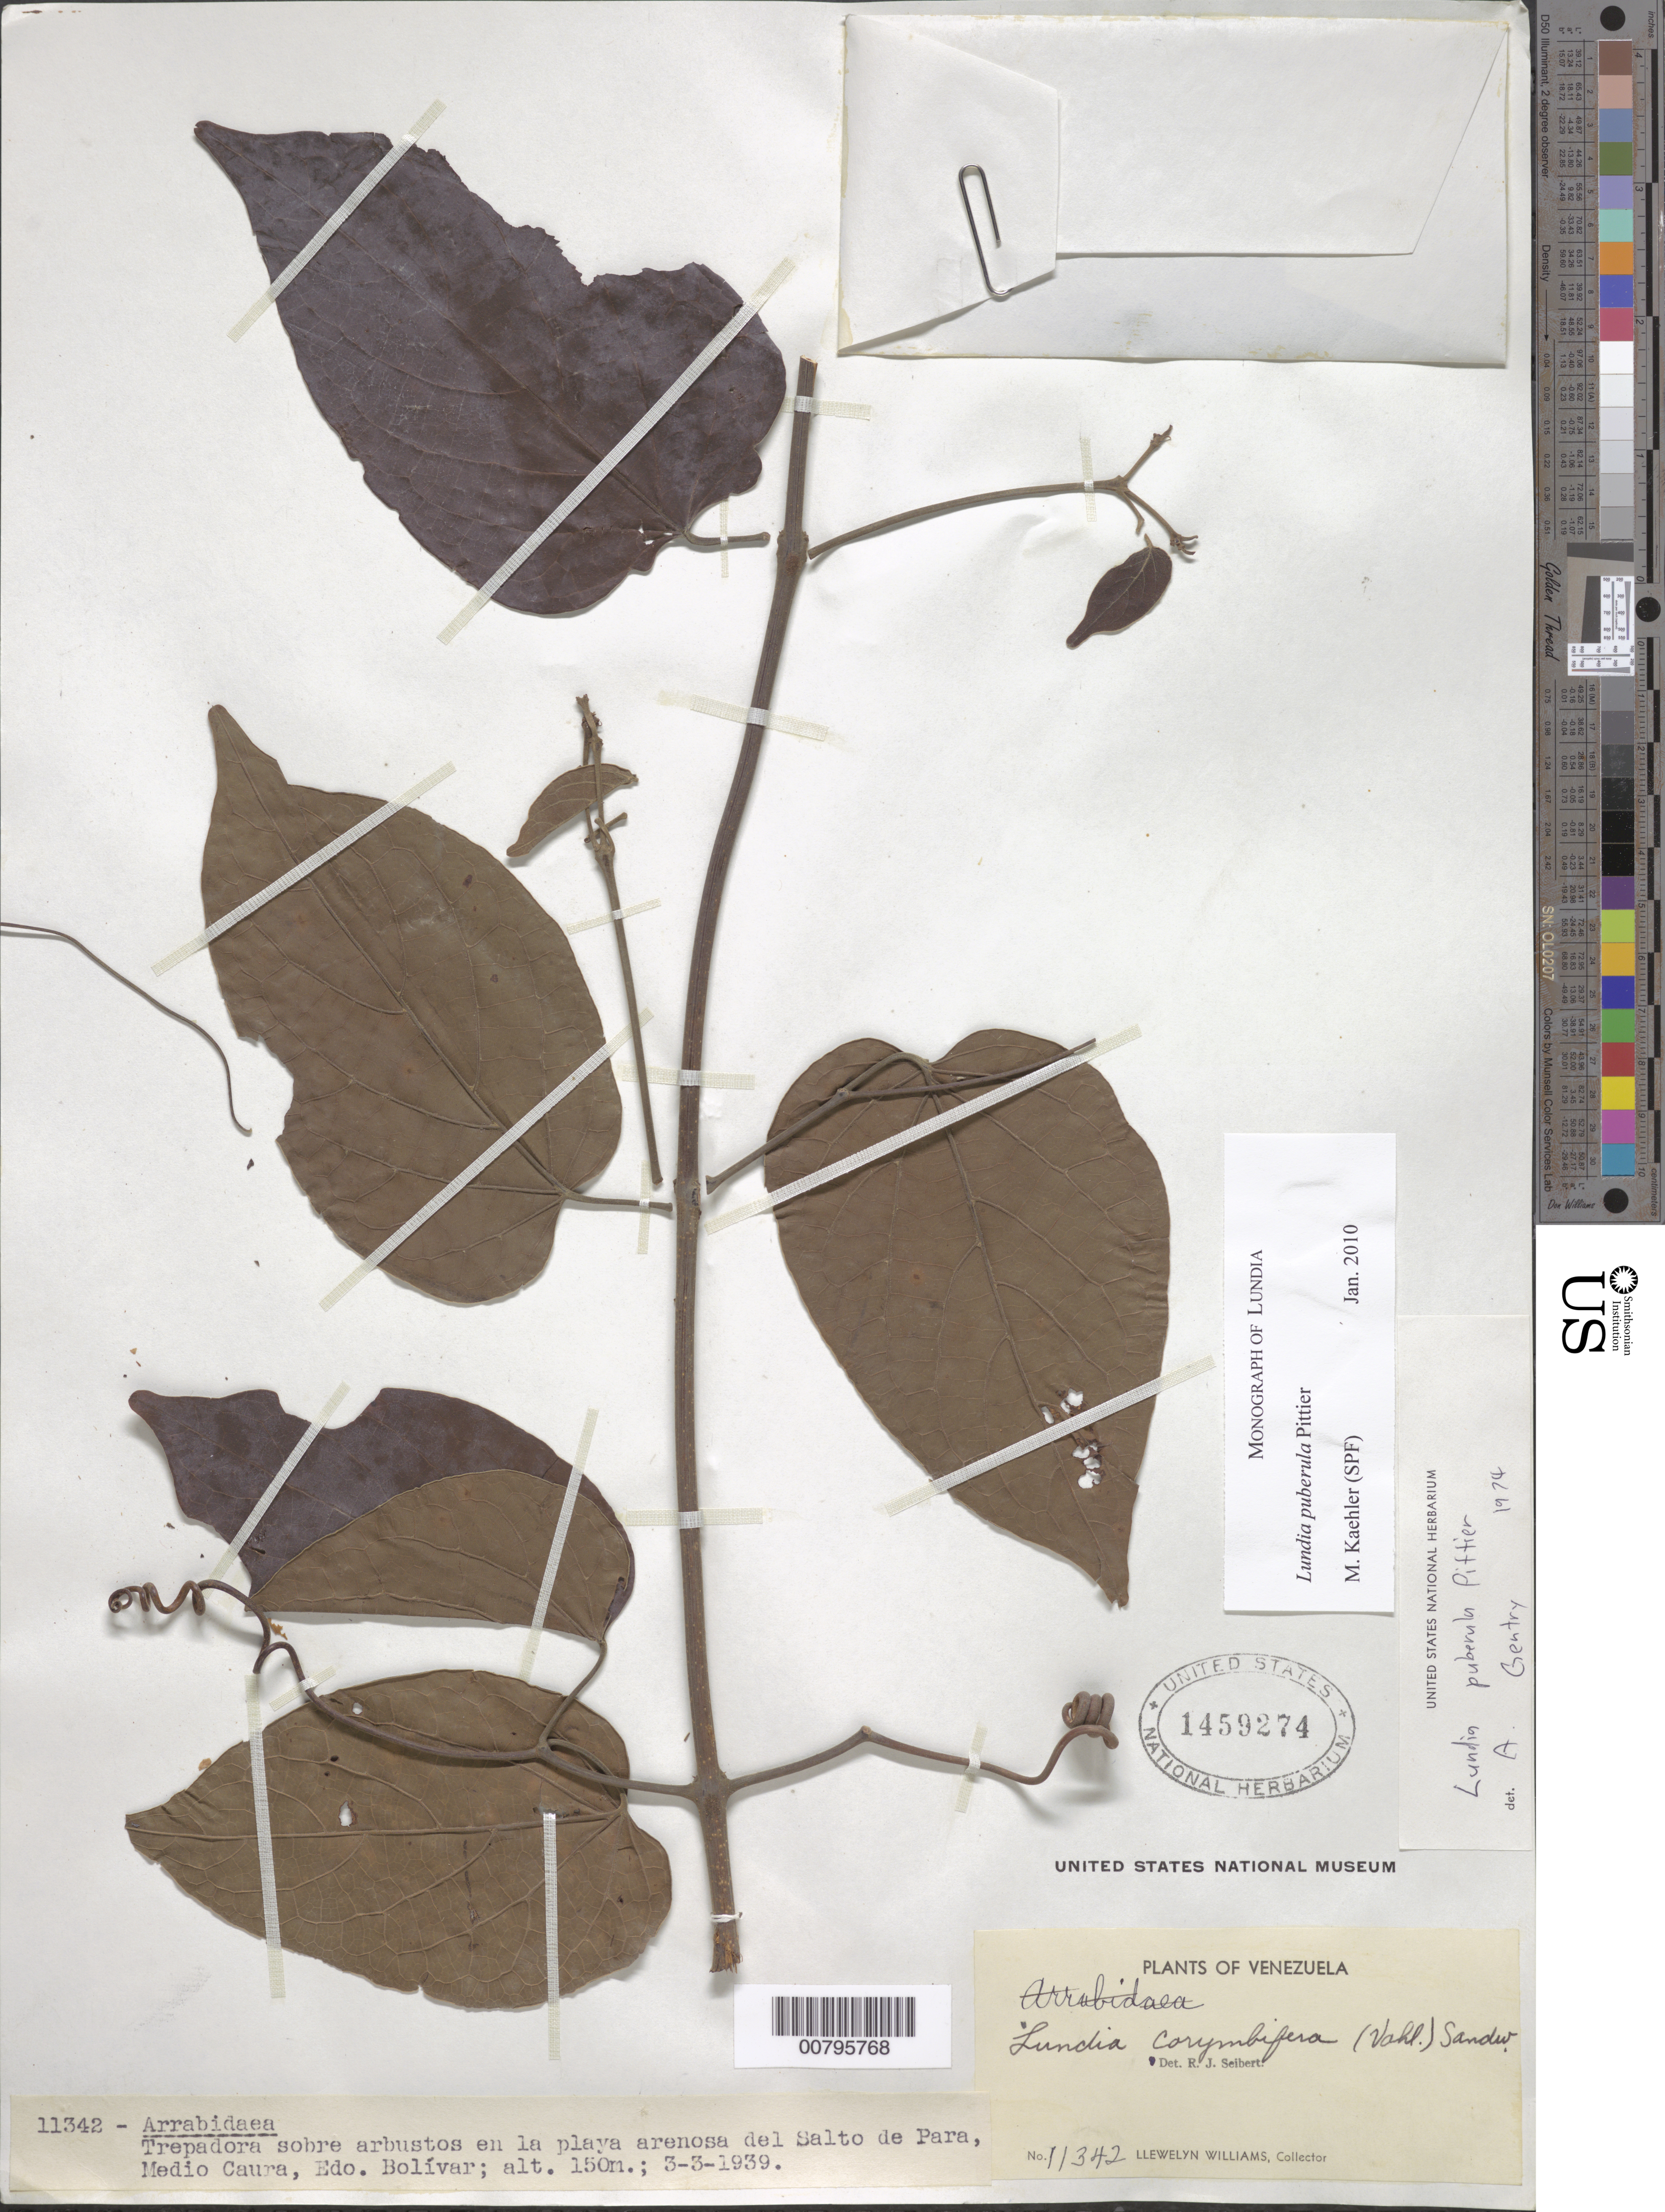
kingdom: Plantae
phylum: Tracheophyta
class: Magnoliopsida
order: Lamiales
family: Bignoniaceae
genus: Lundia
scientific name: Lundia puberula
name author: Pittier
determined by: Gentry, A. H.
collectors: Ll. Williams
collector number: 11342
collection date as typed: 3-Mar-39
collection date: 1939-03-03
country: Venezuela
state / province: Bolívar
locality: Salto de Para, Medio Caura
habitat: Playas arenosas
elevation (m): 150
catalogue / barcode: US 1459274